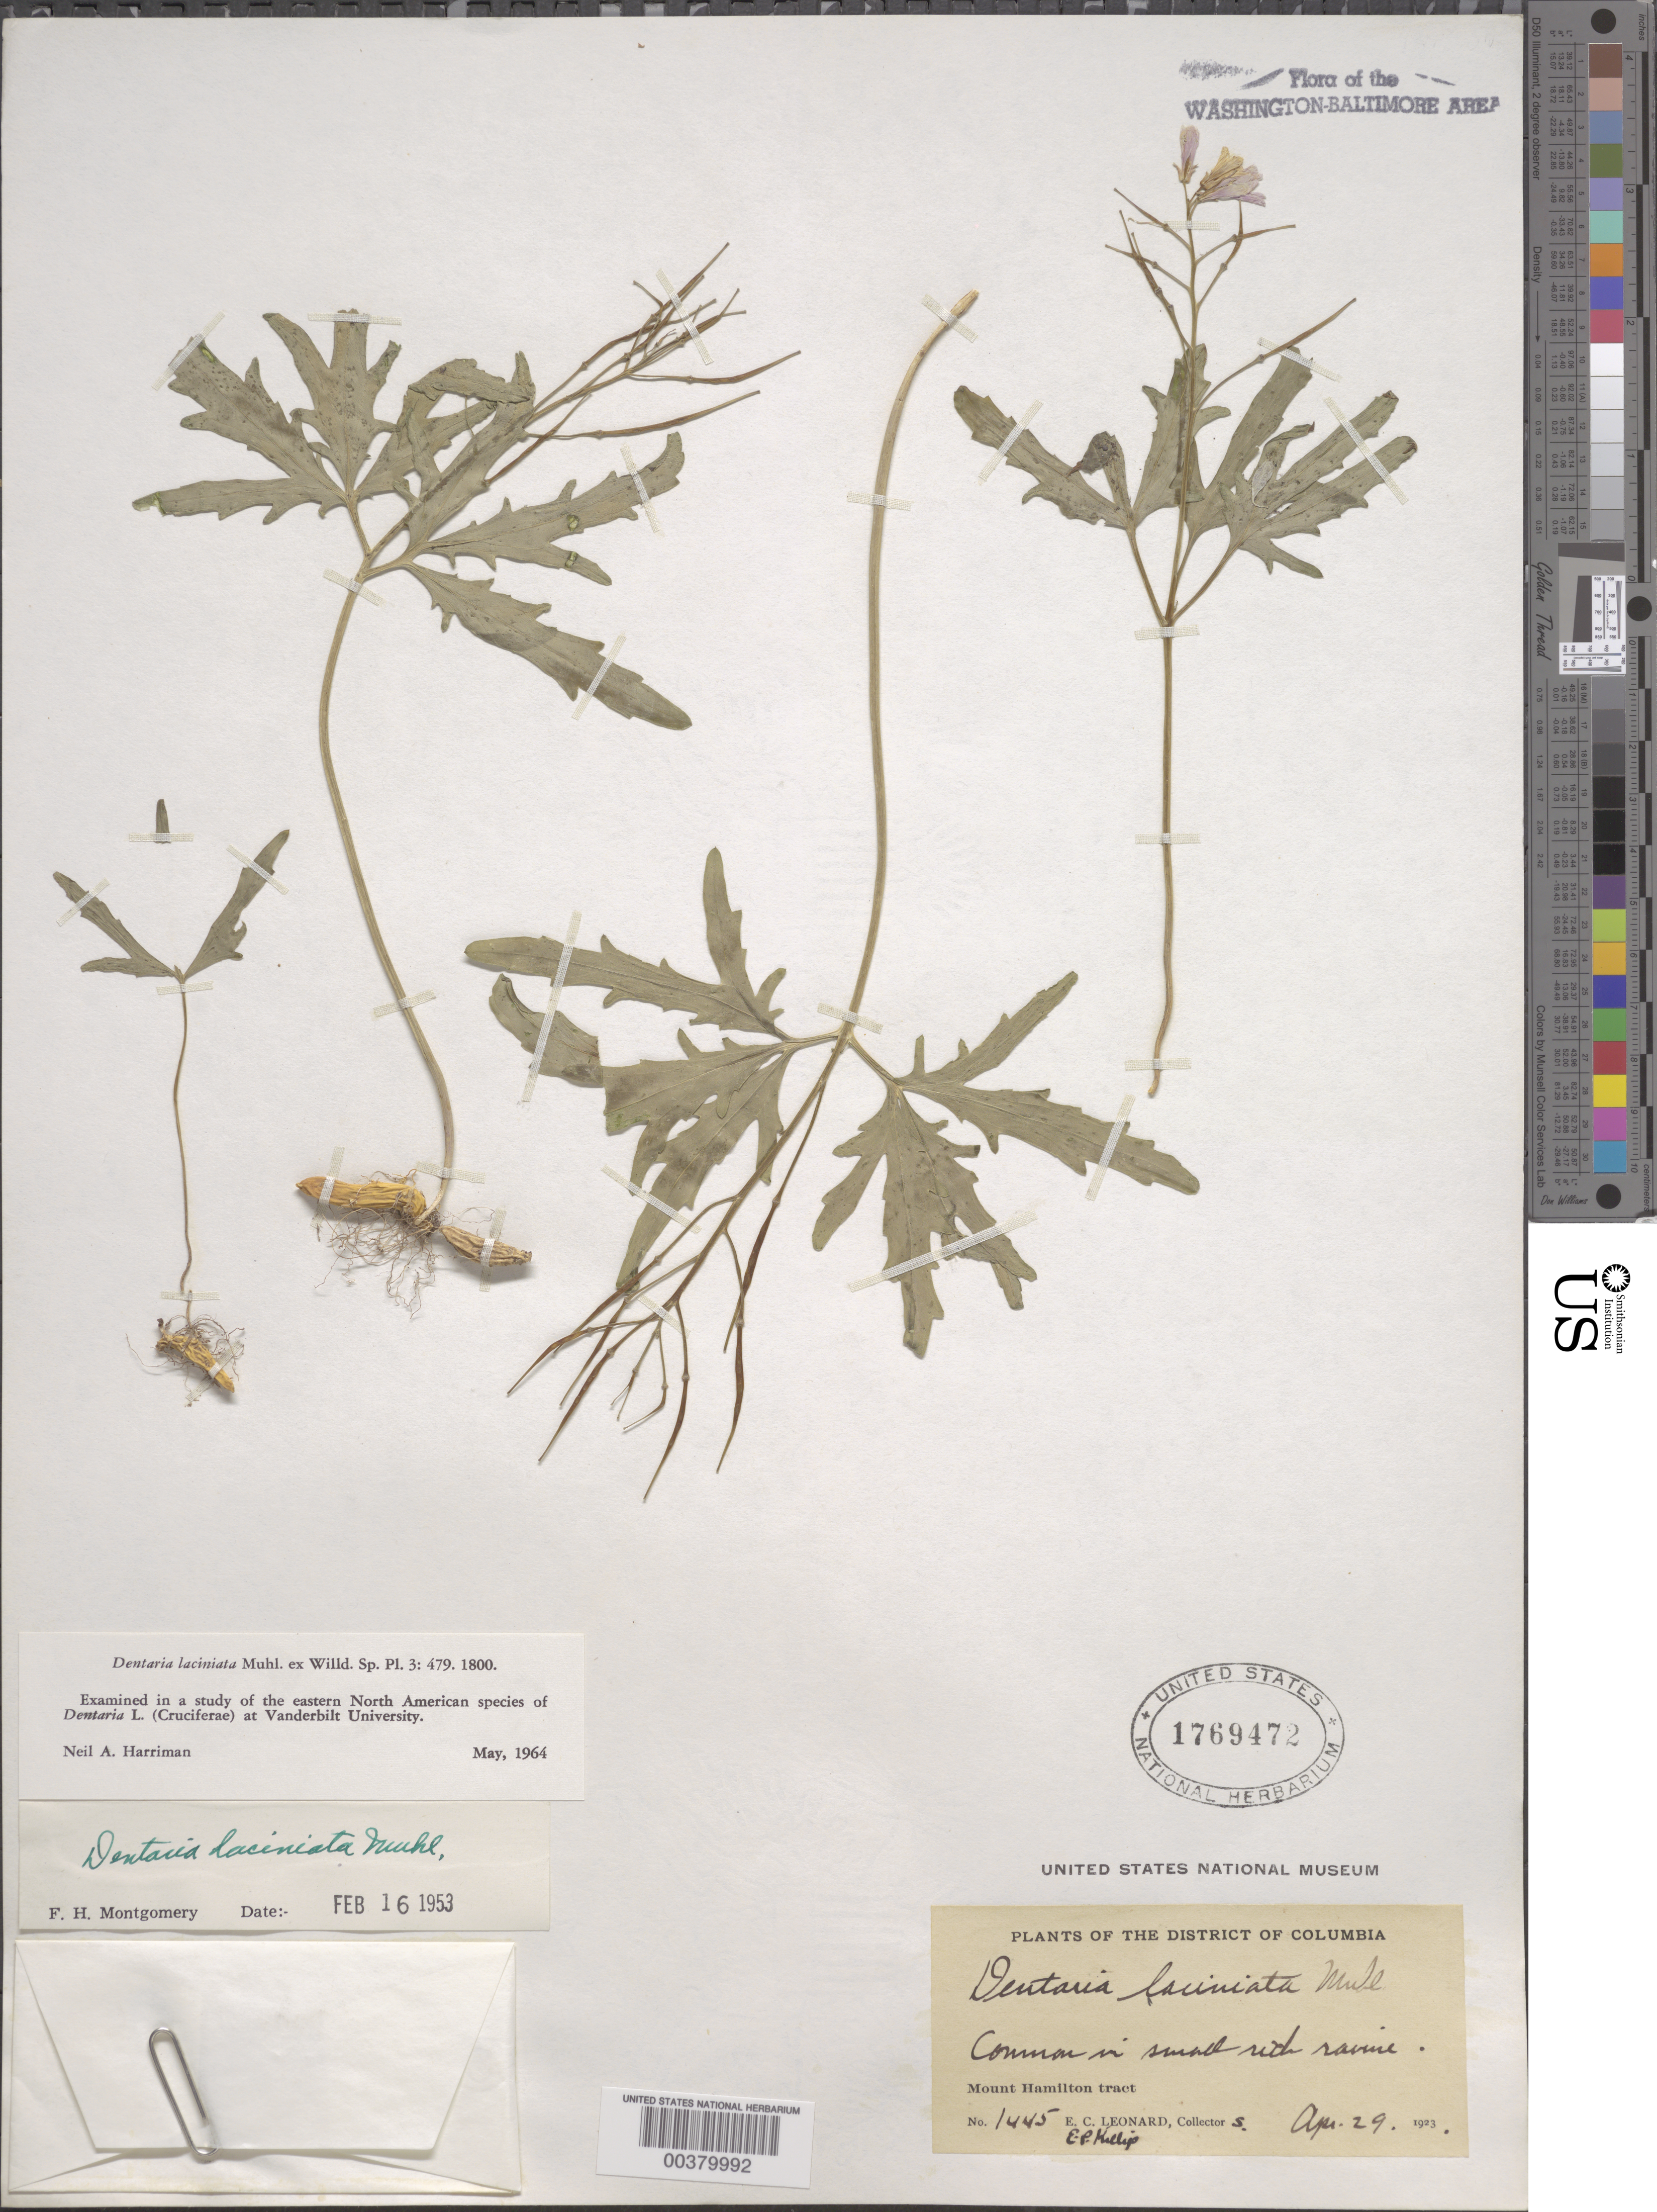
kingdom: Plantae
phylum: Tracheophyta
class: Magnoliopsida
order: Brassicales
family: Brassicaceae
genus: Cardamine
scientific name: Cardamine concatenata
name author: (Michx.) Sw.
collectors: E. C. Leonard & E. P. Killip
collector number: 1445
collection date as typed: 29 Apr 1923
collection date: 1923-04-29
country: United States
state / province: District of Columbia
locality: Mount Hamilton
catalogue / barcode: US 1769472